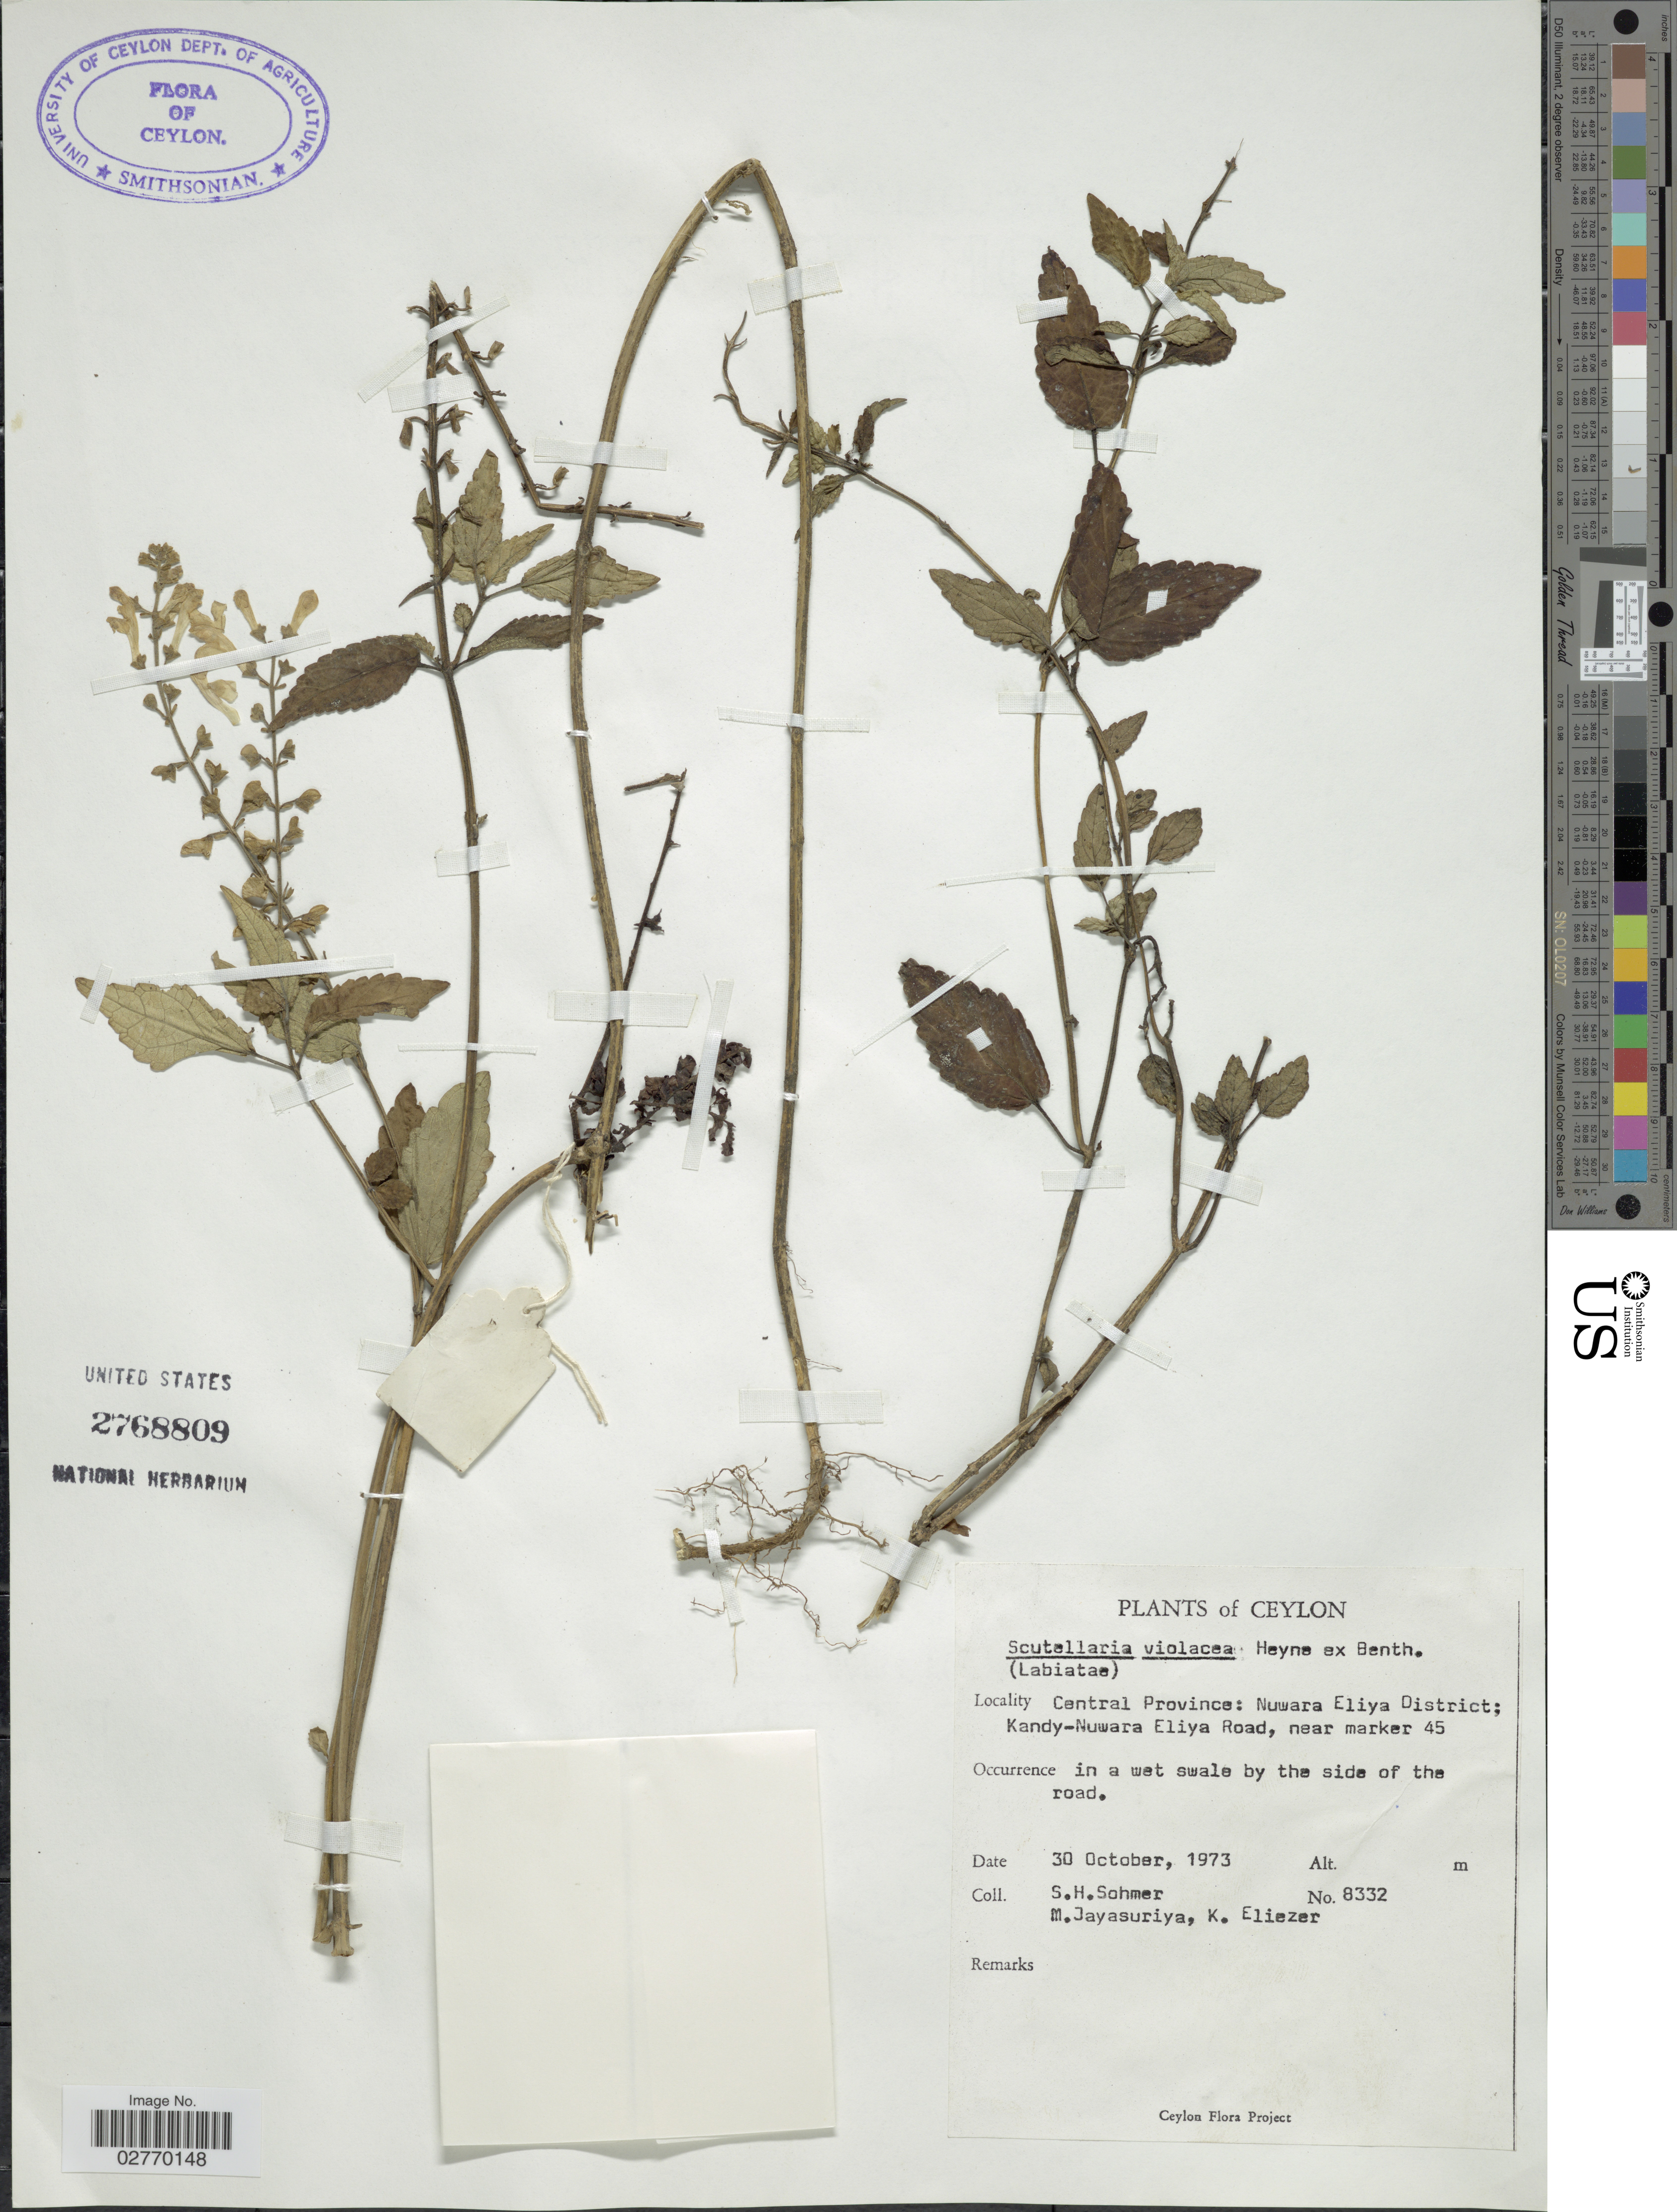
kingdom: Plantae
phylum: Tracheophyta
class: Magnoliopsida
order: Lamiales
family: Lamiaceae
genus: Scutellaria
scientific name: Scutellaria violacea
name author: B. Heyne ex Benth.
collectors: S. H. Sohmer, M. Jayasuriya & K. Eliezer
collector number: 8332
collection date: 1973-10-30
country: Sri Lanka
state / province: Central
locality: Ceylon. Central Province: Nuwara Eliya District; Kandy-Nuwara Eliya Road, near marker 45.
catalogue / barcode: US 2768809